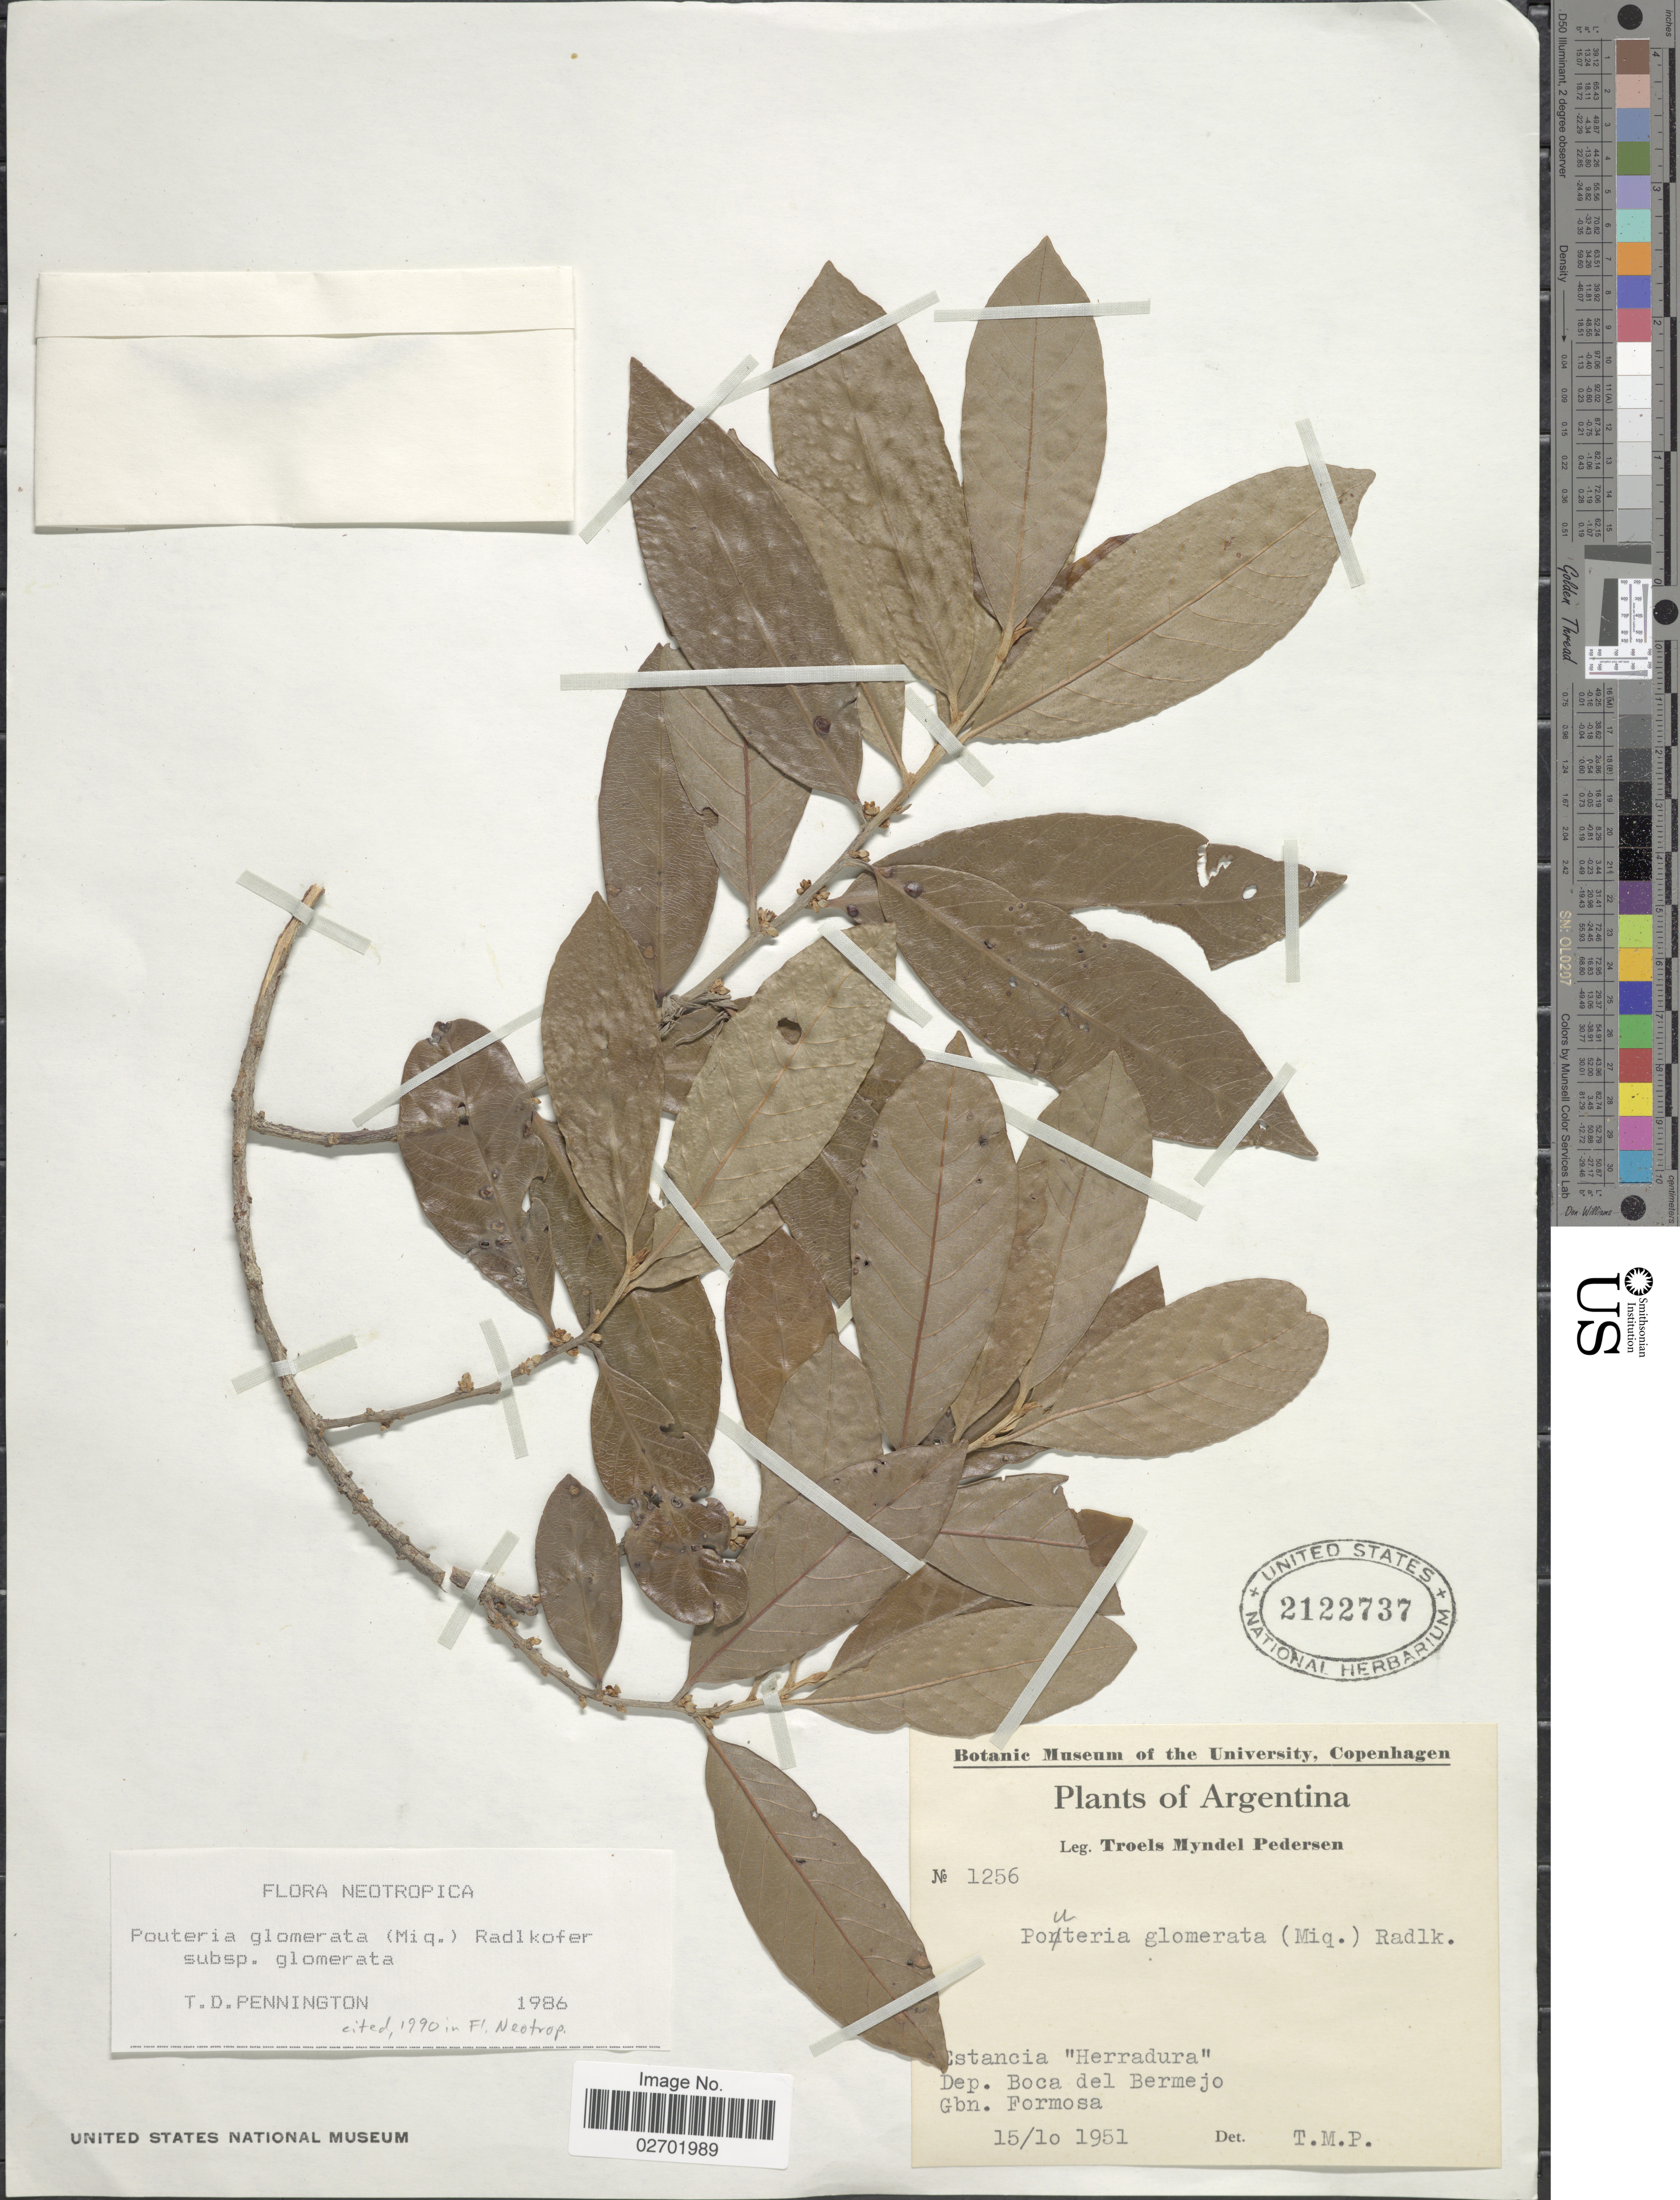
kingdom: Plantae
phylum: Tracheophyta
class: Magnoliopsida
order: Ericales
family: Sapotaceae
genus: Pouteria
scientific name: Pouteria glomerata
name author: (Miq.) Radlk.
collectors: T. Pederson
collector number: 1256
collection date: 1951-10-15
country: Argentina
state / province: Formosa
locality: Estancia 'Herradura' Dep Boca del Bermejo Gbn Formosa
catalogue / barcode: US 2122737